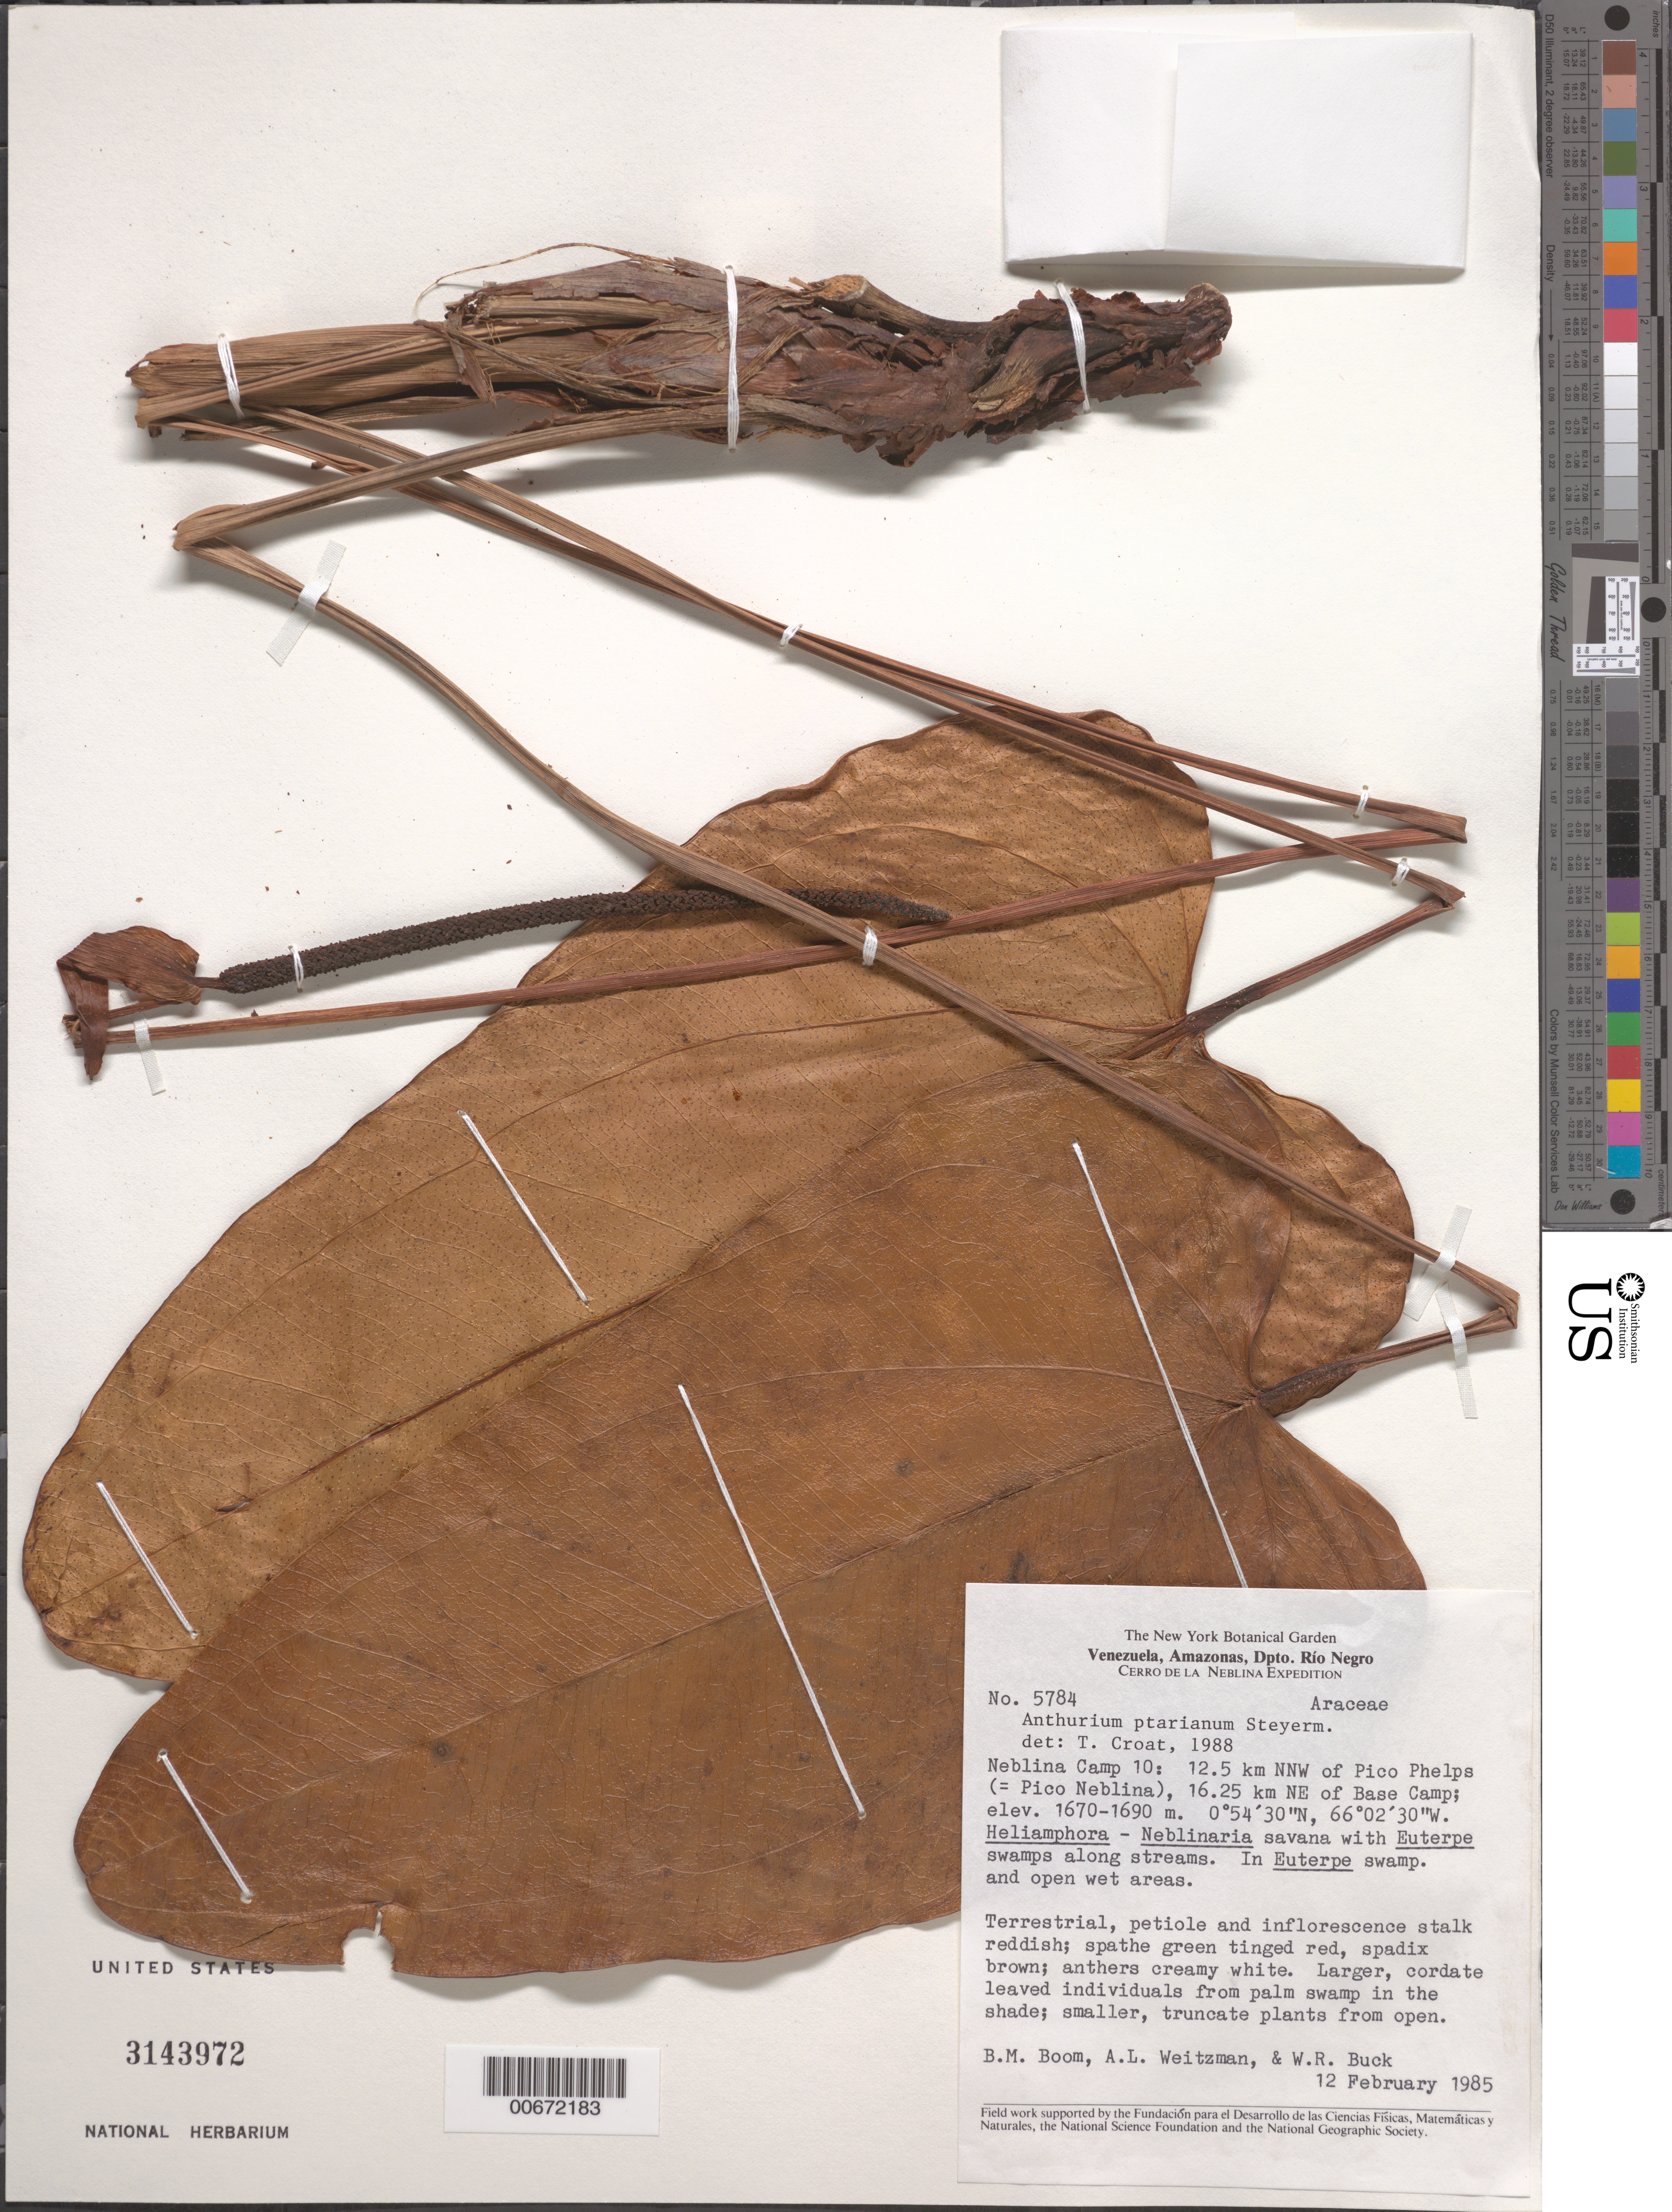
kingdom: Plantae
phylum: Tracheophyta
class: Liliopsida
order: Alismatales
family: Araceae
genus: Anthurium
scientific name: Anthurium ptarianum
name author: Steyerm.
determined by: Croat, Thomas B., Missouri Botanical Garden (MO)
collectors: B. M. Boom, A. L. Weitzman & W. R. Buck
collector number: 5784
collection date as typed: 12-Feb-85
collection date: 1985-02-12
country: Venezuela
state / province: Amazonas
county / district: Río Negro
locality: Neblina Camp 10. 12.5 km NNW of Pico Phelps (=Pico Neblina),16.25 km NE of Base Camp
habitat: Heliamphora-Neblinaria savanna with Euterpe swamps along streams; In Euterpe swamp, and open wet areas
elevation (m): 1670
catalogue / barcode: US 3143972